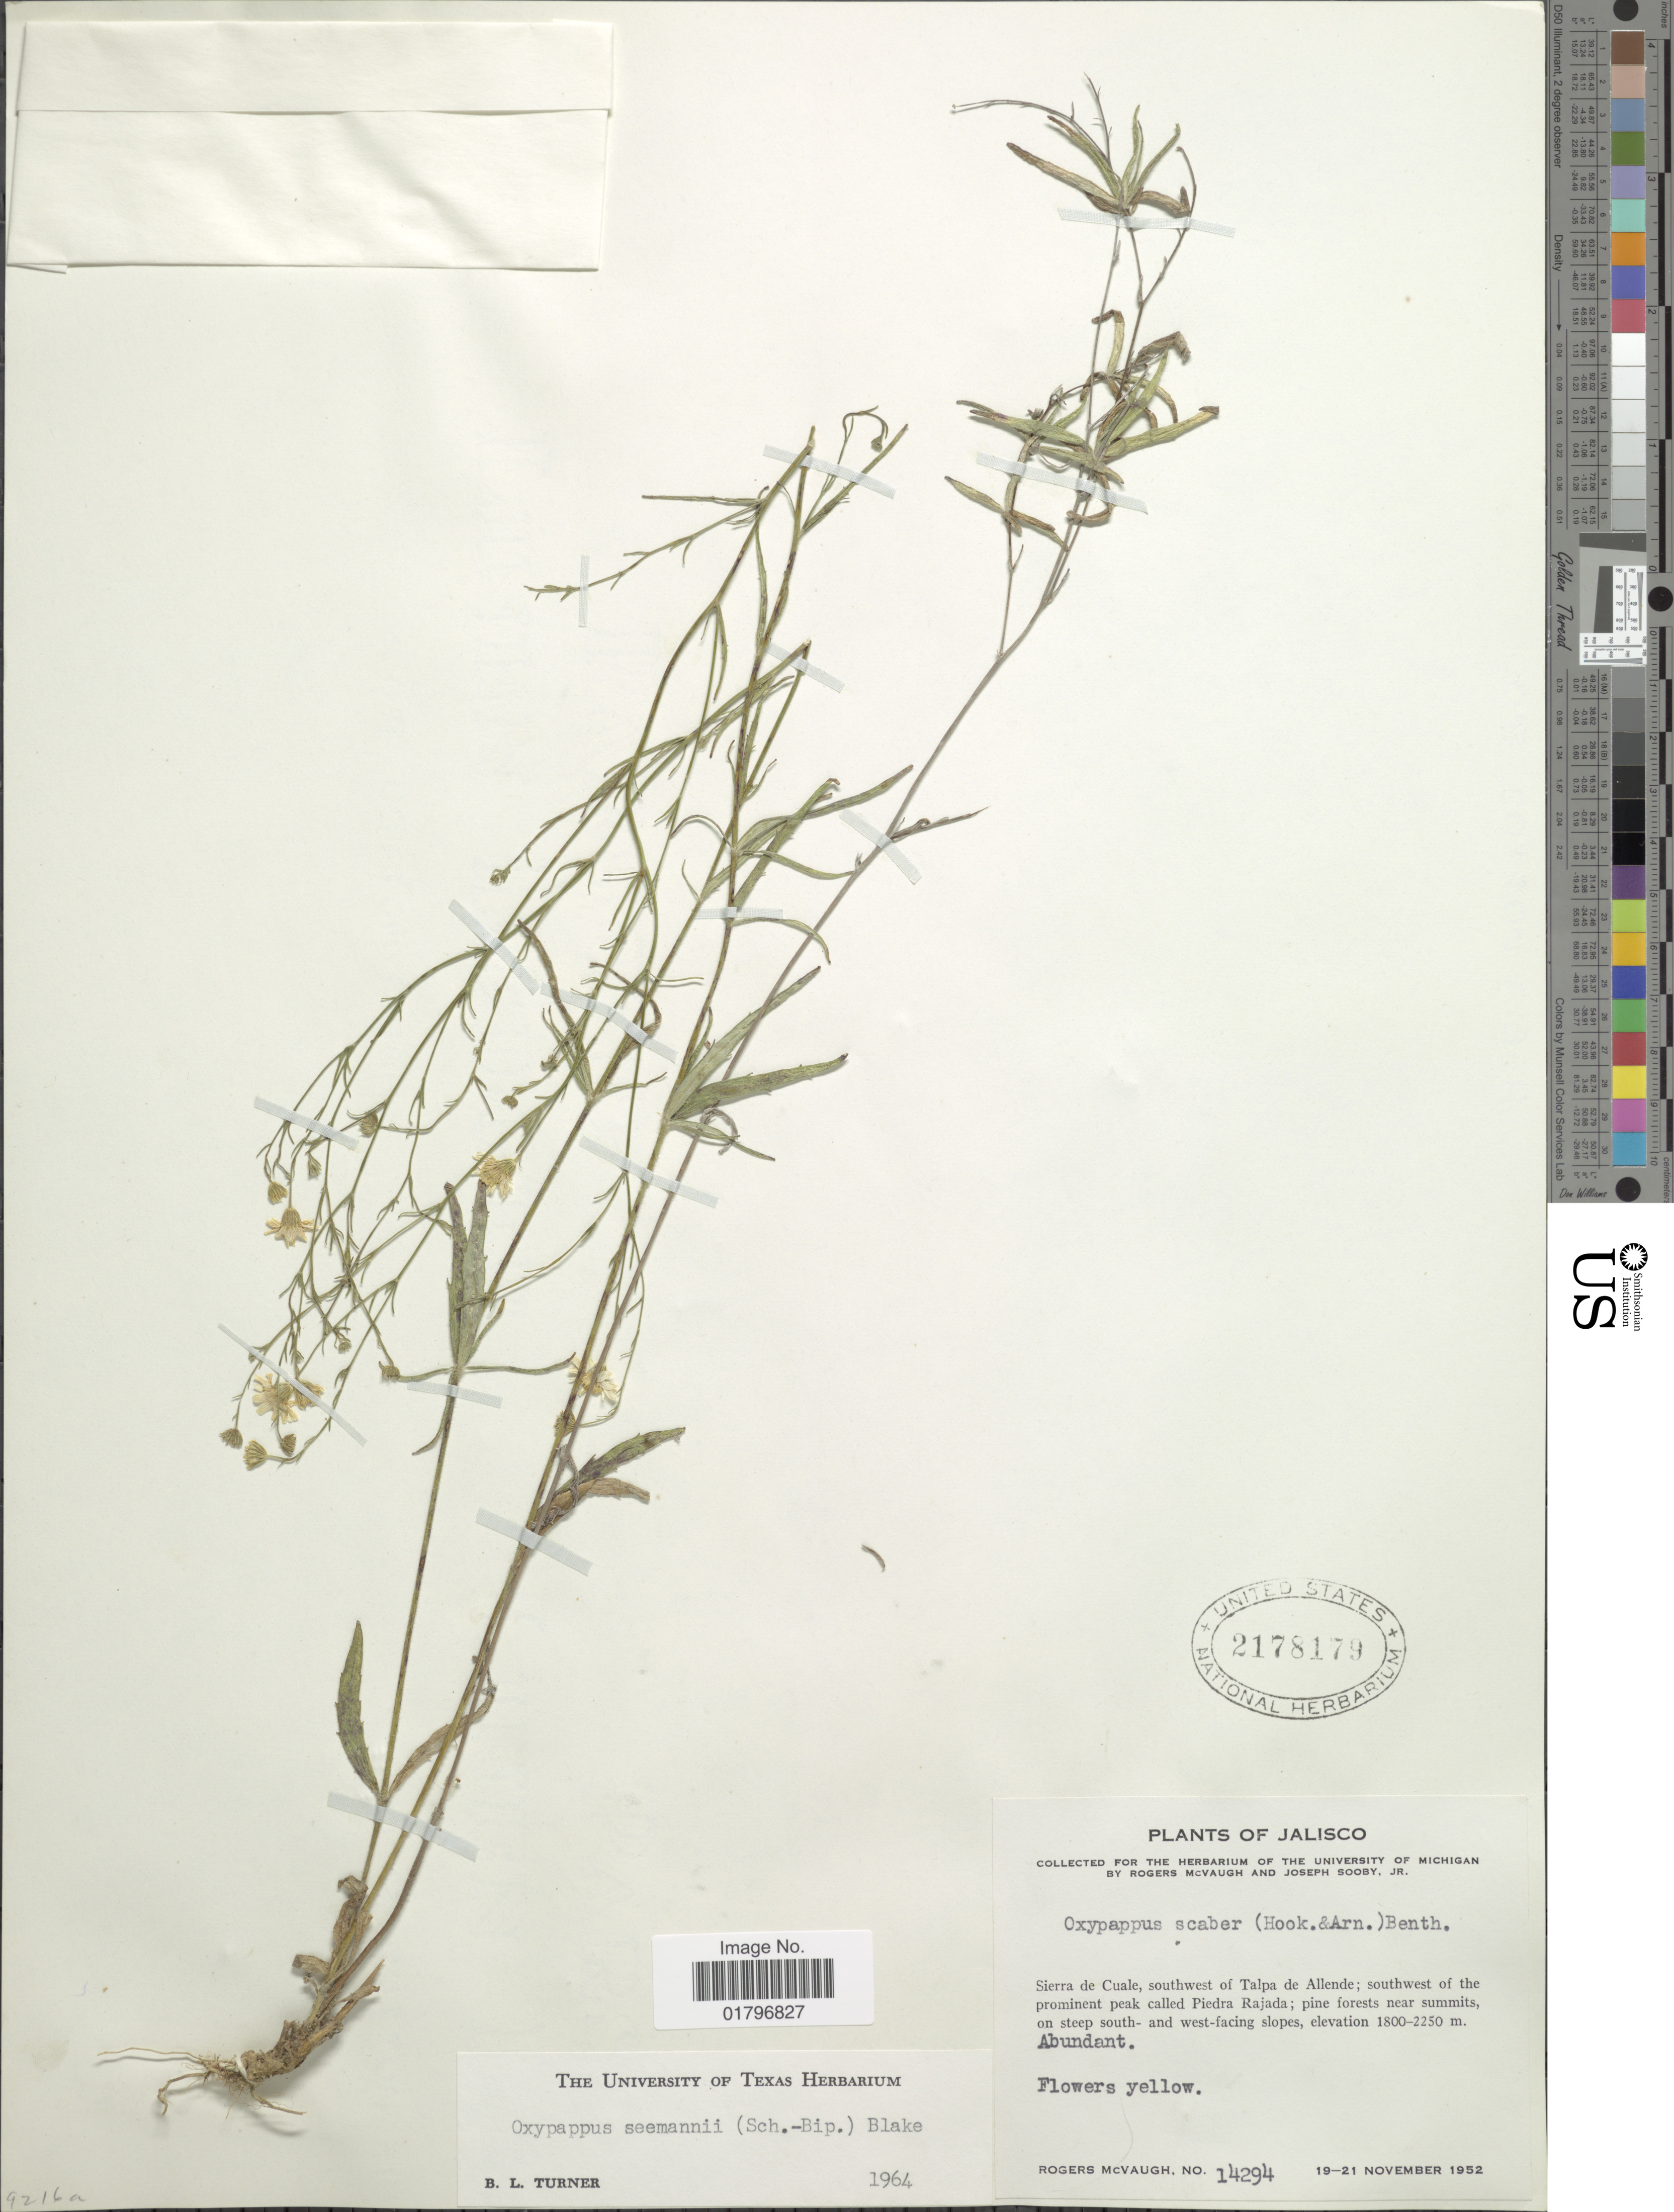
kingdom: Plantae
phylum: Tracheophyta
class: Magnoliopsida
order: Asterales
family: Asteraceae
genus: Oxypappus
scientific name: Oxypappus seemannii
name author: (Sch. Bip.) B.L. Turner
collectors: R. McVaugh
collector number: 14294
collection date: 1952-11-19/1952-11-21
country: Mexico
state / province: Jalisco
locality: Sierra de Cuale, southwest of Talpa de Allende; southwest of the prominent peak called Piedra Rajada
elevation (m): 1800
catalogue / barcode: US 2178179